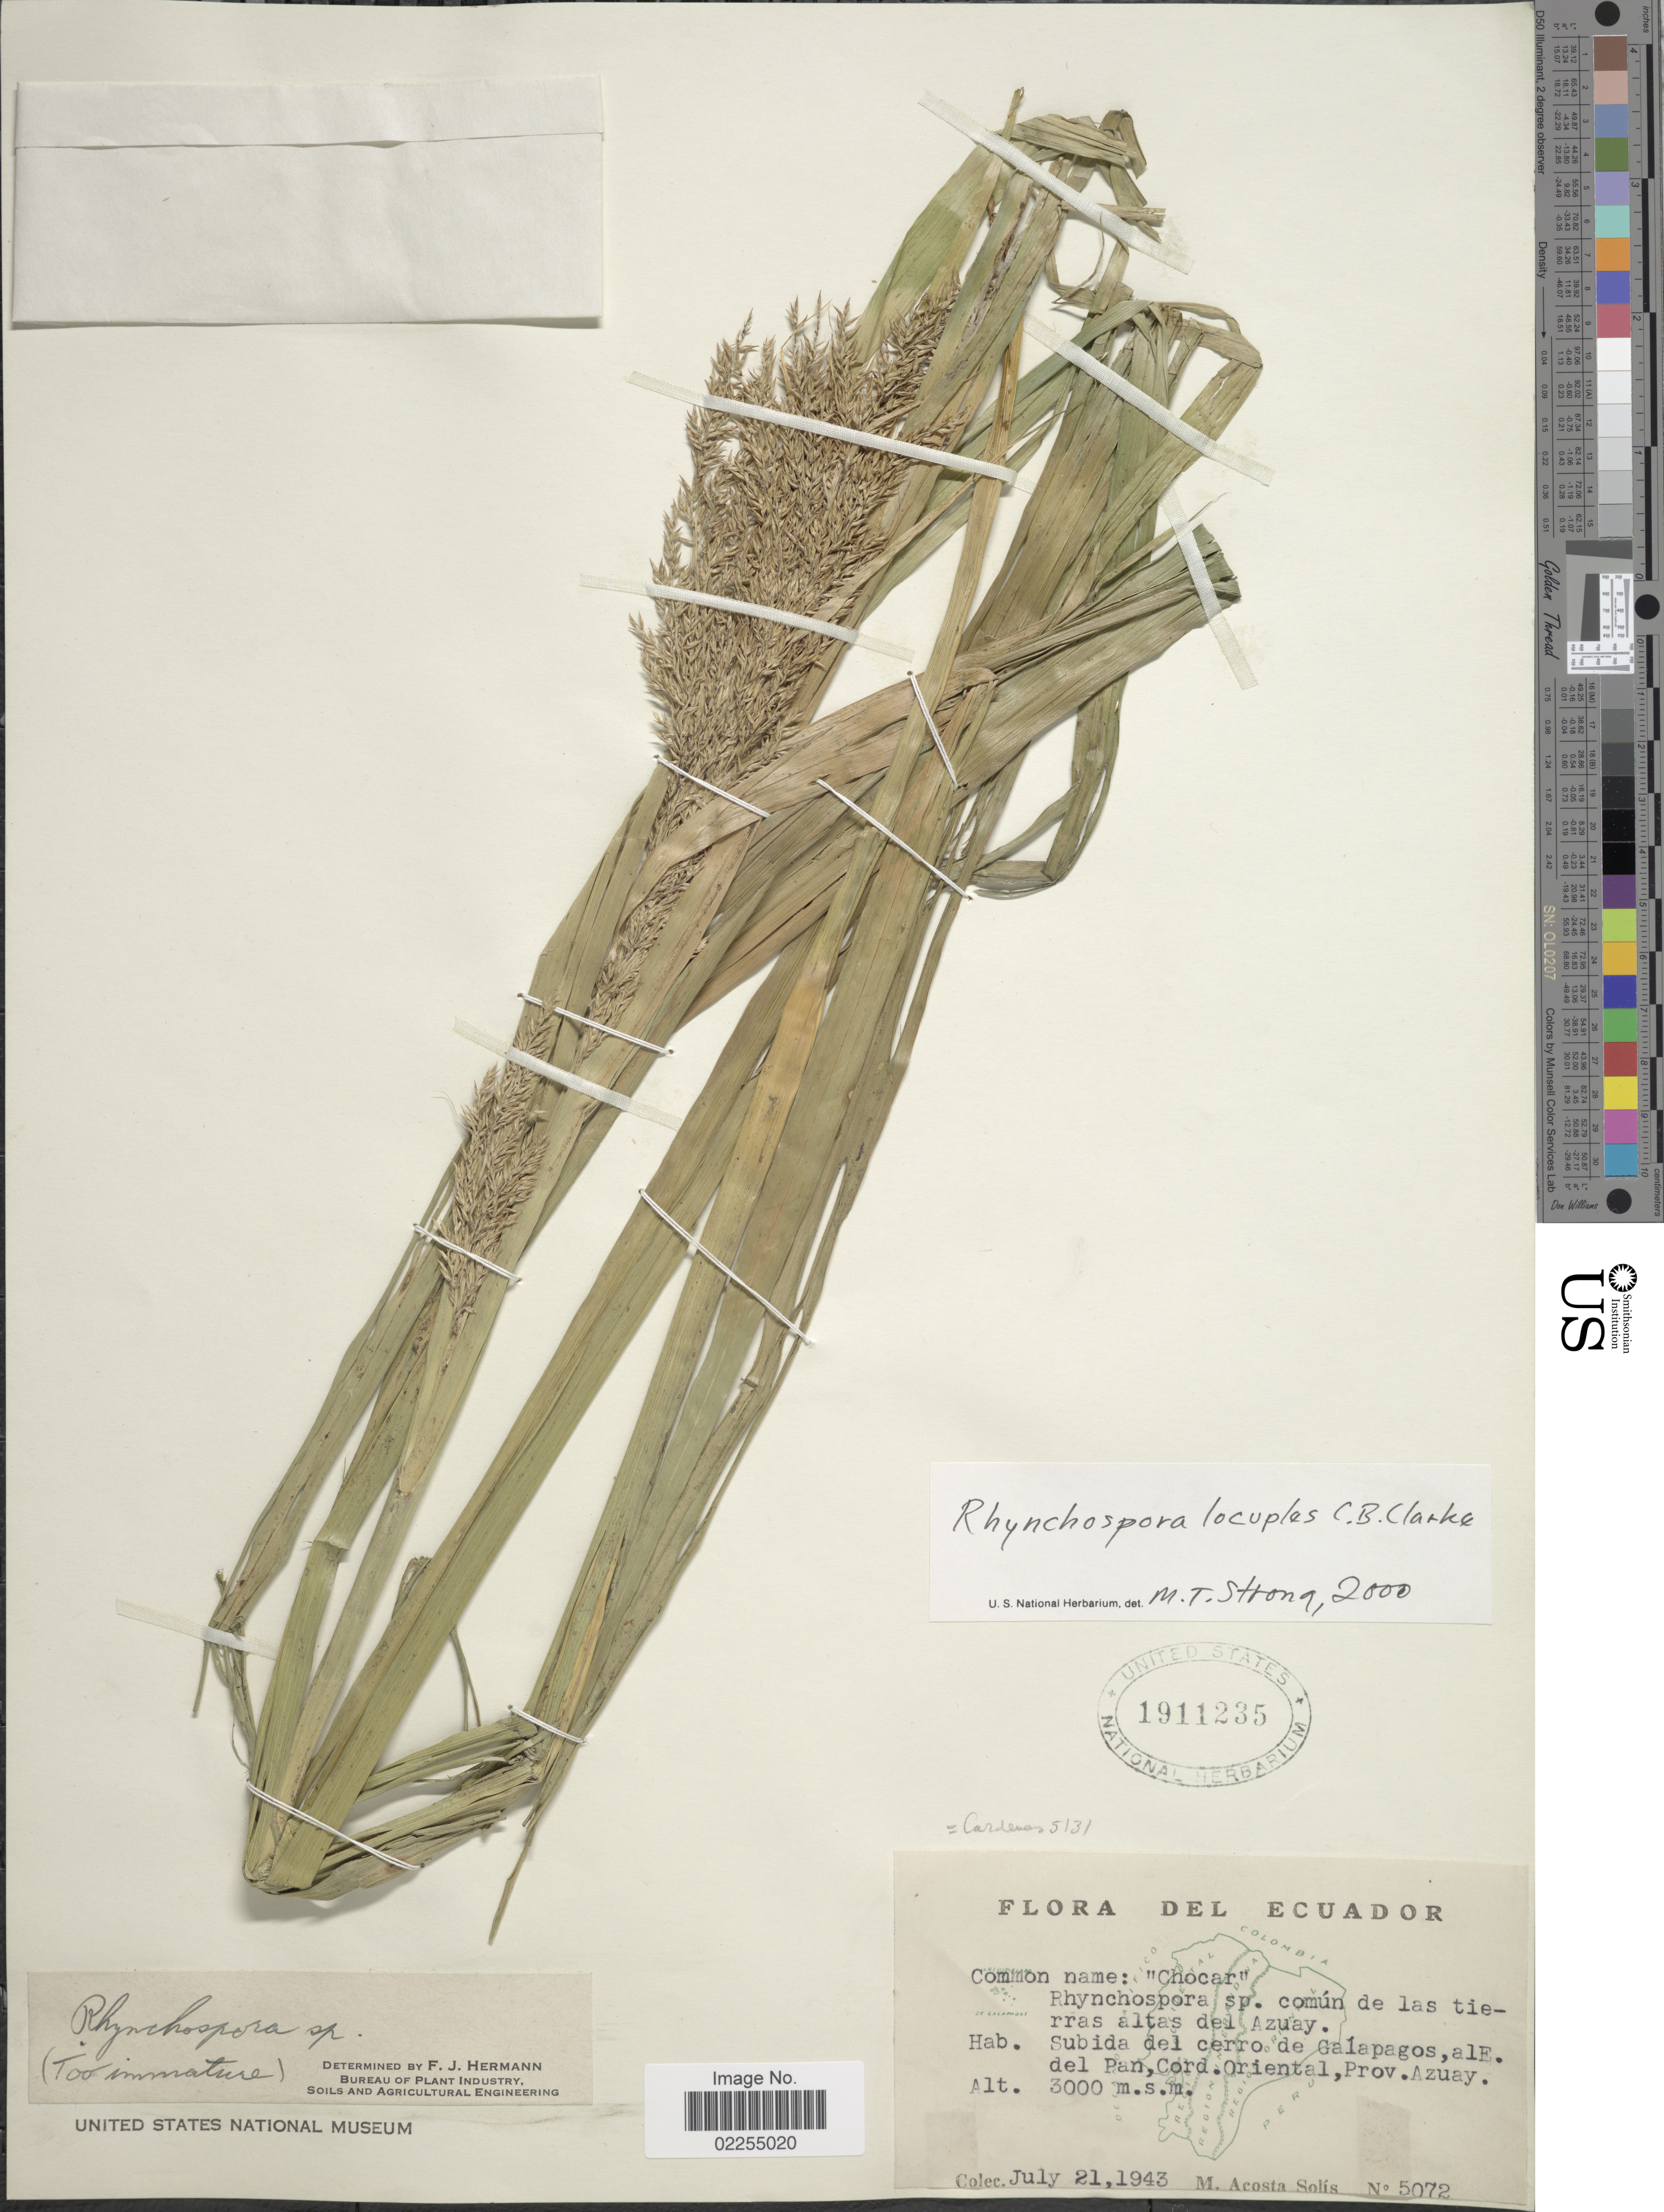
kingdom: Plantae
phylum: Tracheophyta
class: Liliopsida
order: Poales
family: Cyperaceae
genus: Rhynchospora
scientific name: Rhynchospora locuples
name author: C.B. Clarke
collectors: M. Acosta Solis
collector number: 5072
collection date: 1943-07-21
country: Ecuador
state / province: Azuay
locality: Subsida del cerro de Glapagos, ale. del Pan, Cord. Oriental, Prov. Azuay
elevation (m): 3000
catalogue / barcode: US 1911235